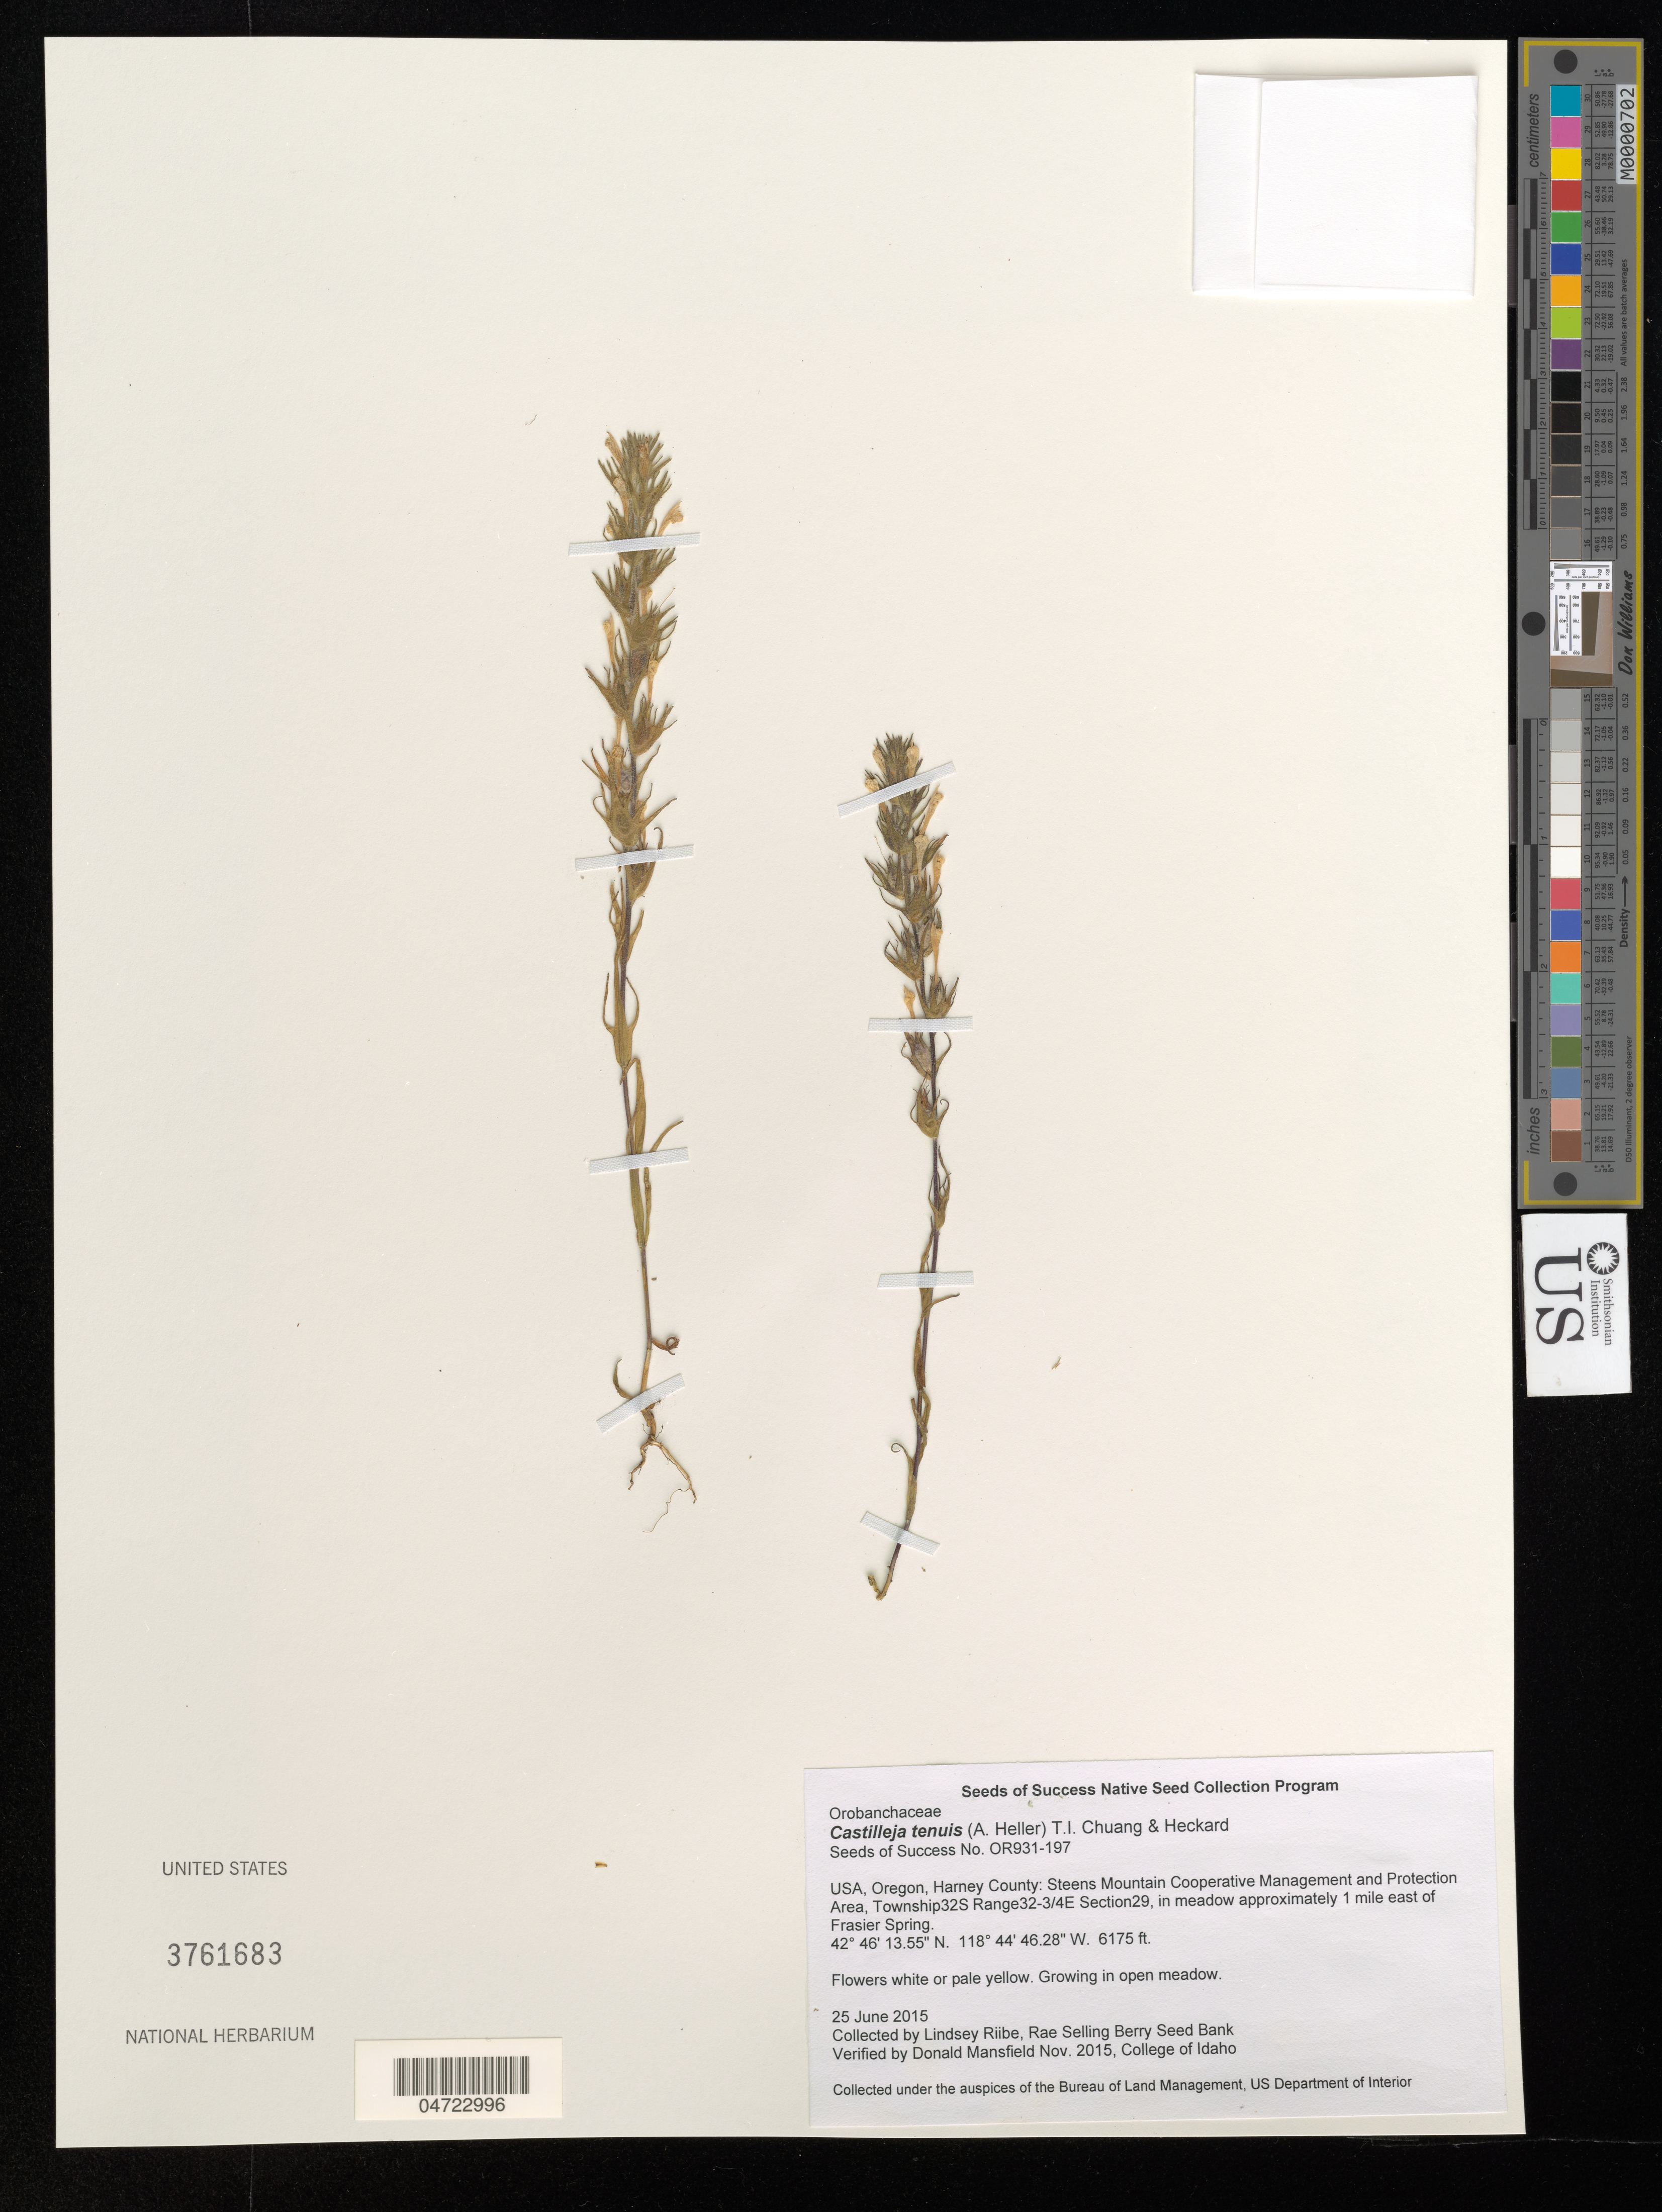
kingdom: Plantae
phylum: Tracheophyta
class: Magnoliopsida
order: Lamiales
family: Orobanchaceae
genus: Castilleja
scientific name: Castilleja tenuis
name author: (A. Heller) T.I. Chuang & Heckard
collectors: L. Riibe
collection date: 2015-06-25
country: United States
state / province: Oregon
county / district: Harney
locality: Harney County: Steens Mountain Cooperative Management and Protection Area, Township32S Range32-3/4E Section29, in meadow approximately 1 mile east of Frasier Spring.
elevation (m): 1882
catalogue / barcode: US 3761683